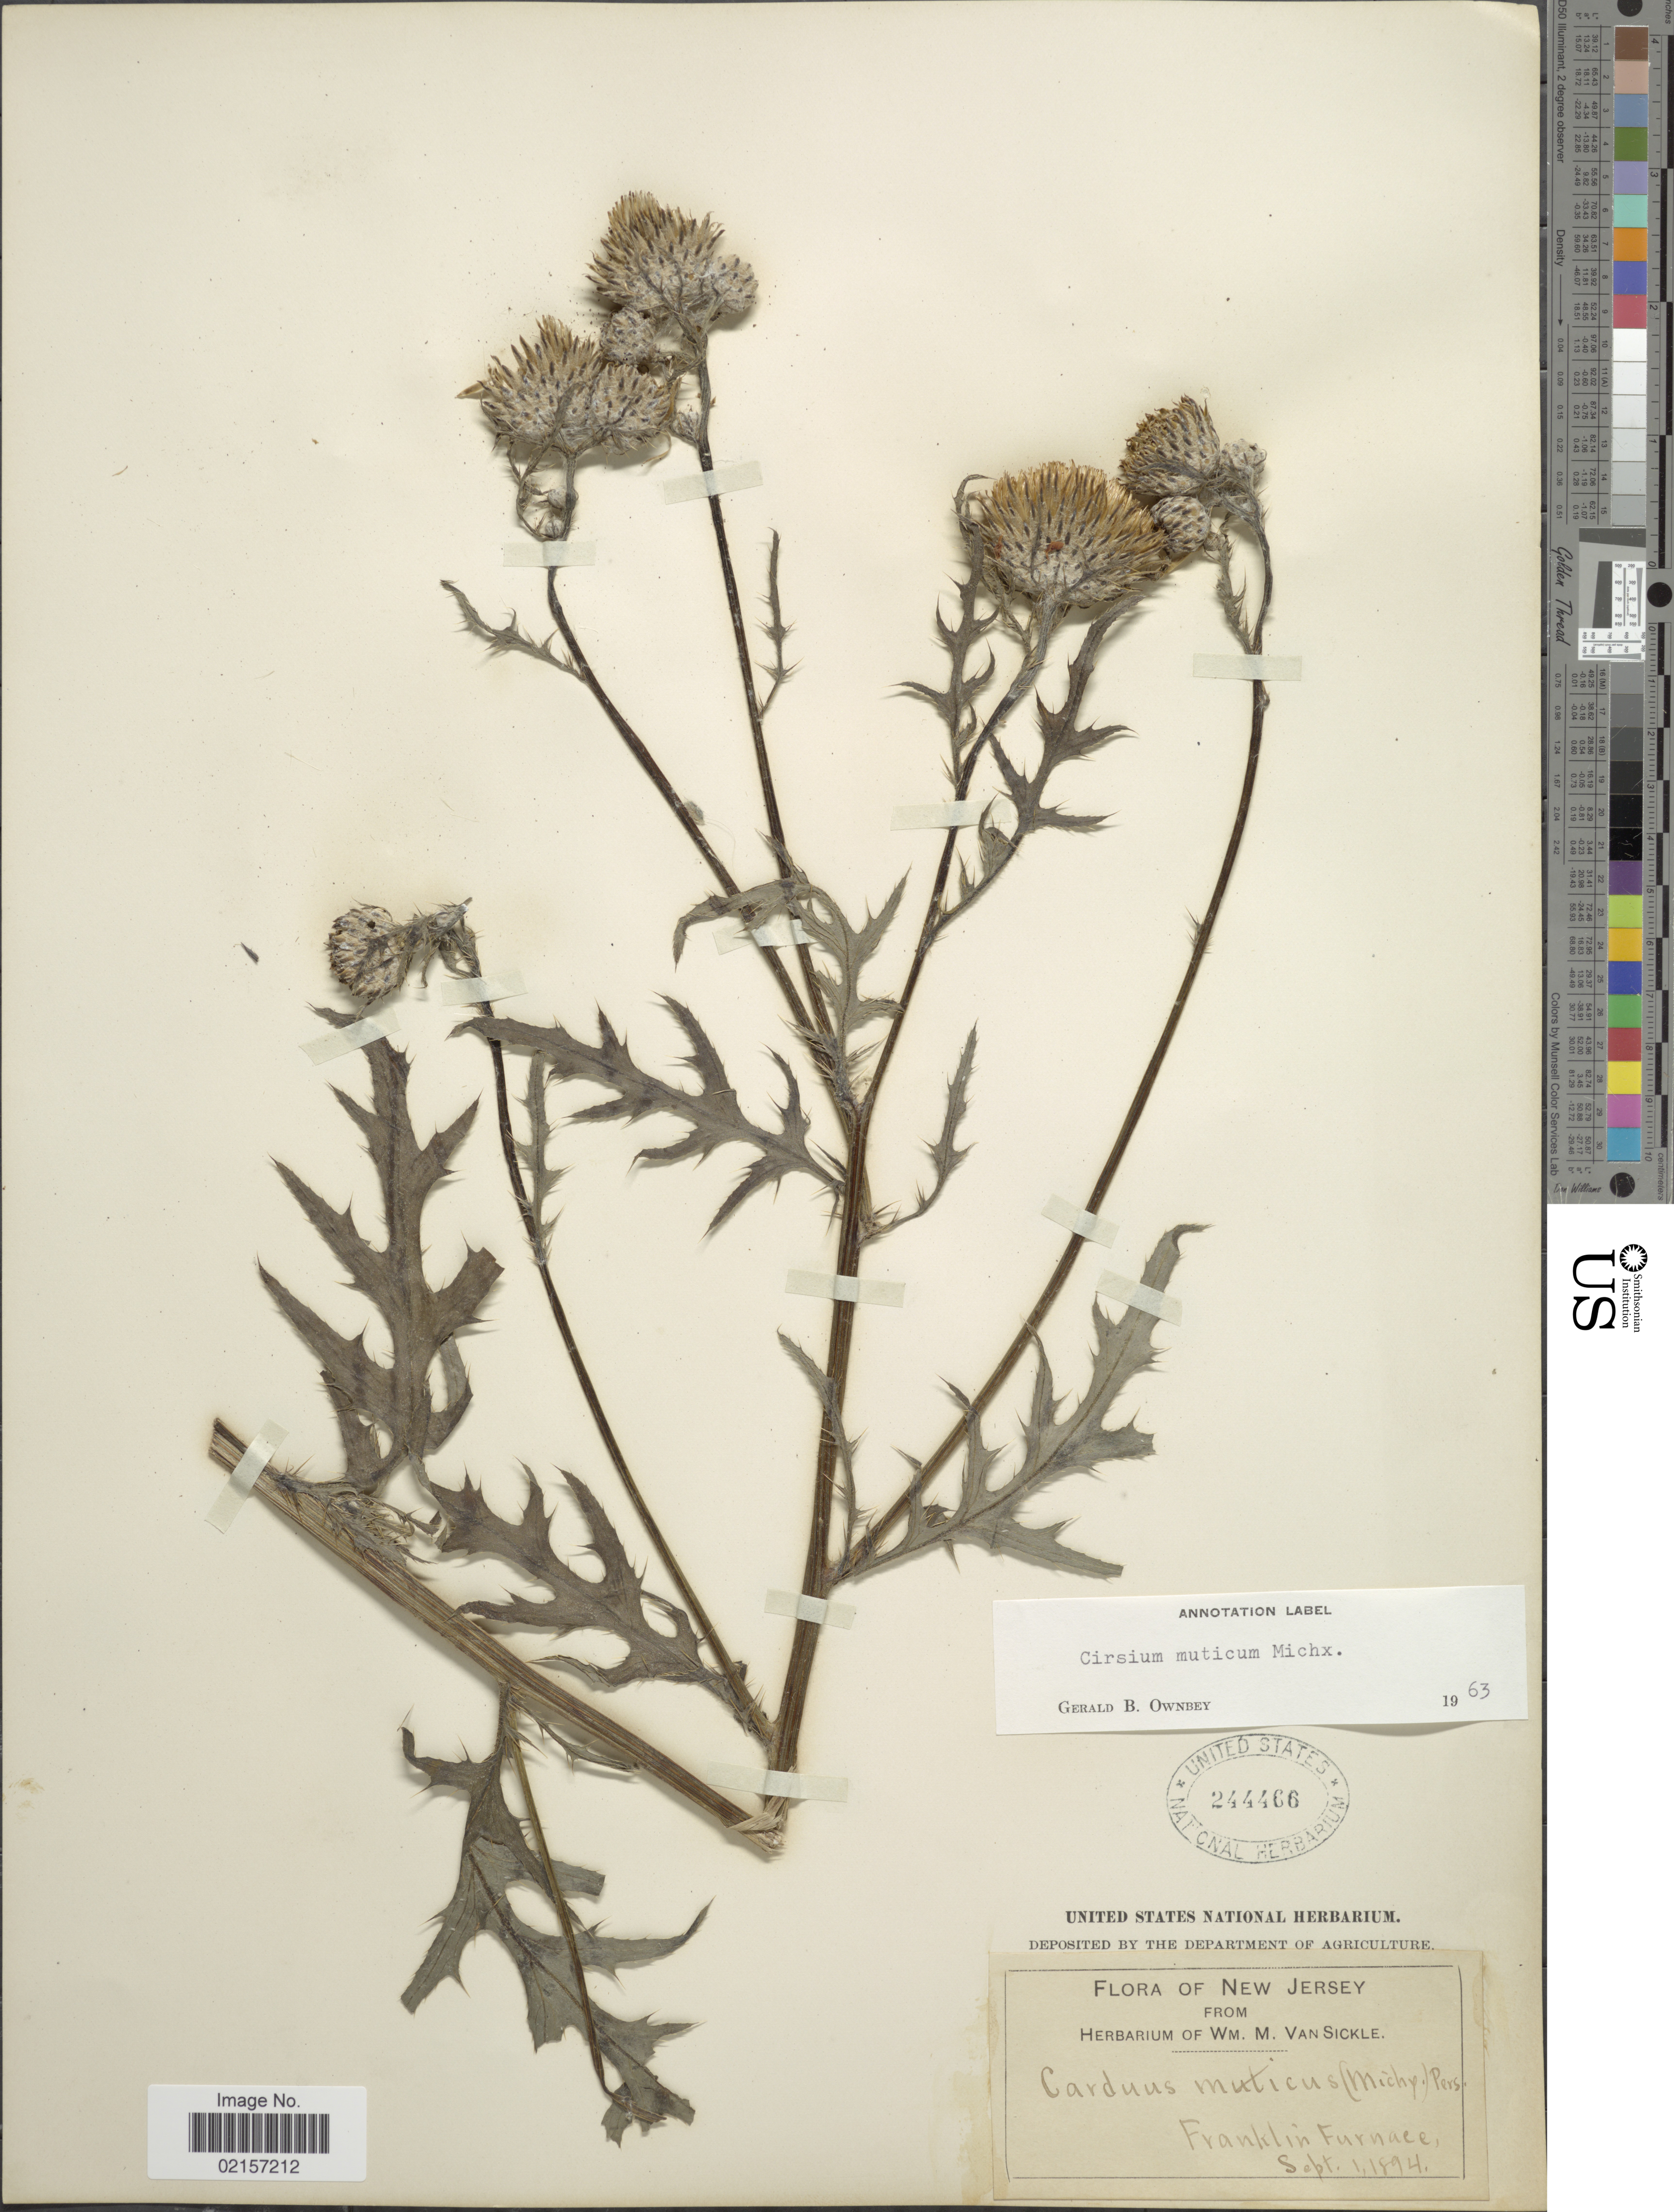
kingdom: Plantae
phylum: Tracheophyta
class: Magnoliopsida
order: Asterales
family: Asteraceae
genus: Cirsium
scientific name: Cirsium muticum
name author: Michx.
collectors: ex herb. Wm. M. Van Sickle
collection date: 1894-09-01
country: United States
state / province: New Jersey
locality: Franklin Furnace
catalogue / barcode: US 244466